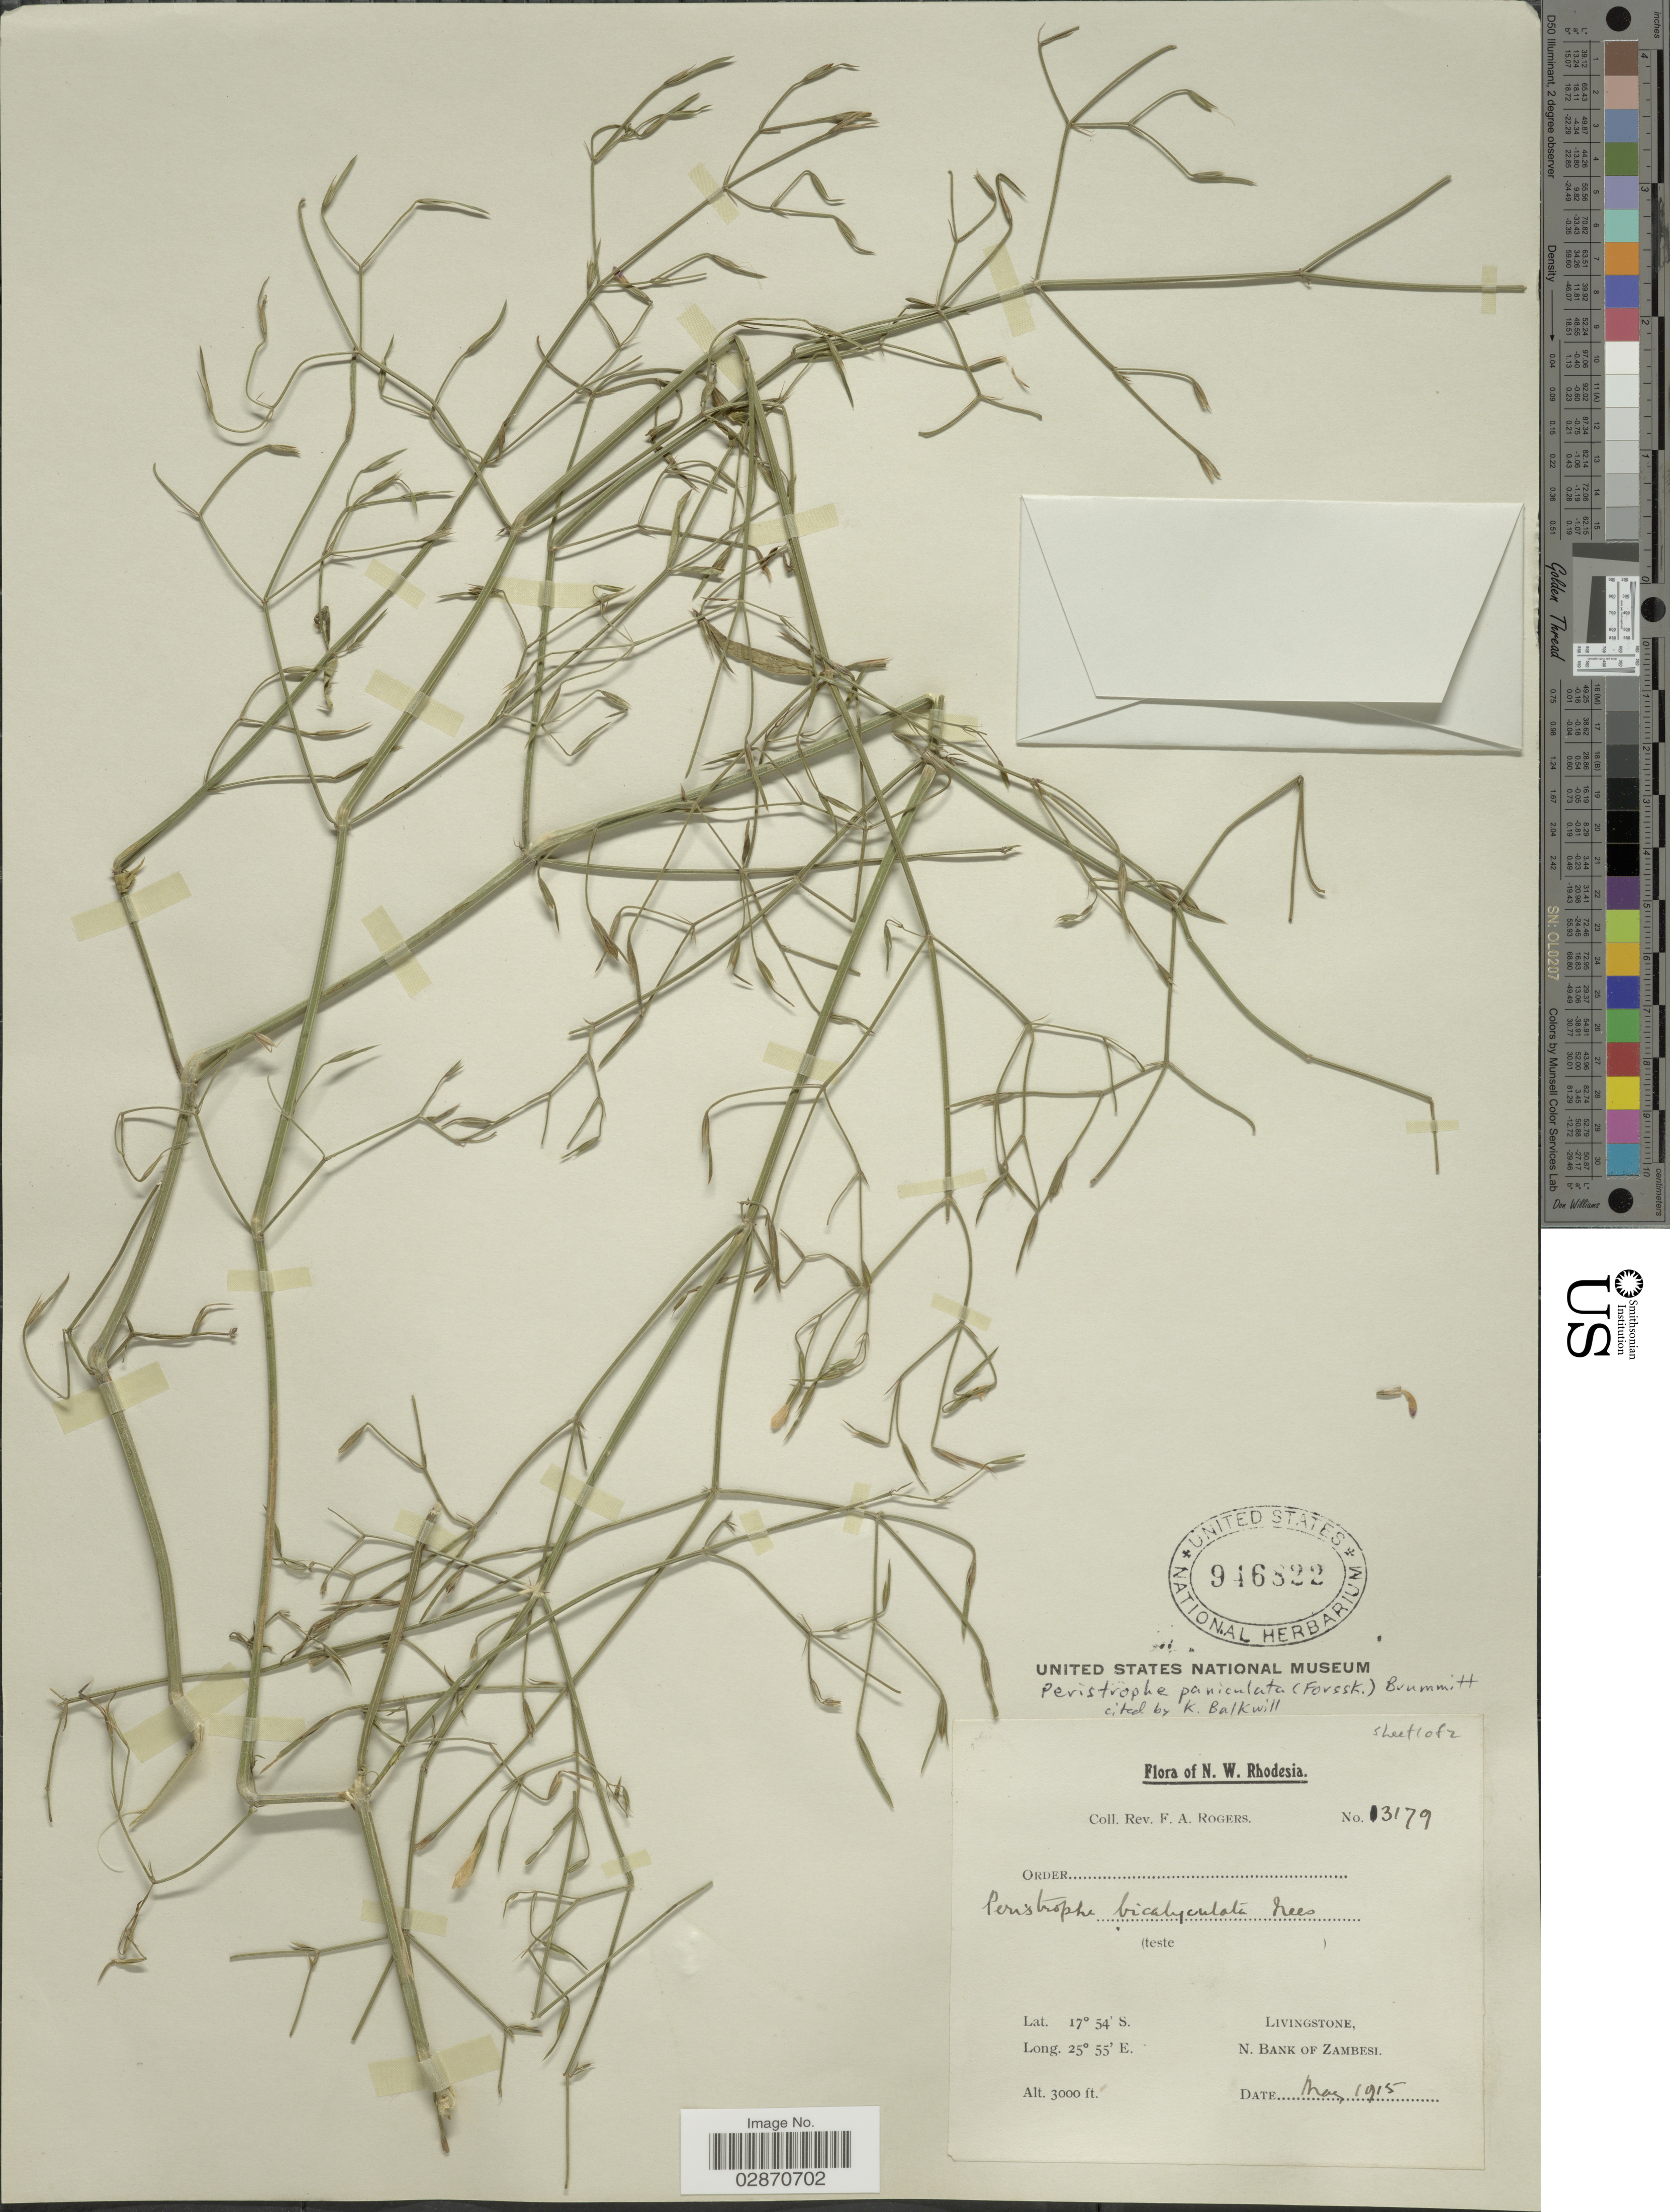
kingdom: Plantae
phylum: Tracheophyta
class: Magnoliopsida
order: Lamiales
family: Acanthaceae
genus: Peristrophe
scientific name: Peristrophe paniculata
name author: (Forssk.) Brummitt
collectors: F. A. Rogers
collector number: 13179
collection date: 1915-05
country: Zimbabwe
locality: N.W. Rhodesia. Livingstone, N. Bank of Zambesi.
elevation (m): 914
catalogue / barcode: US 946822